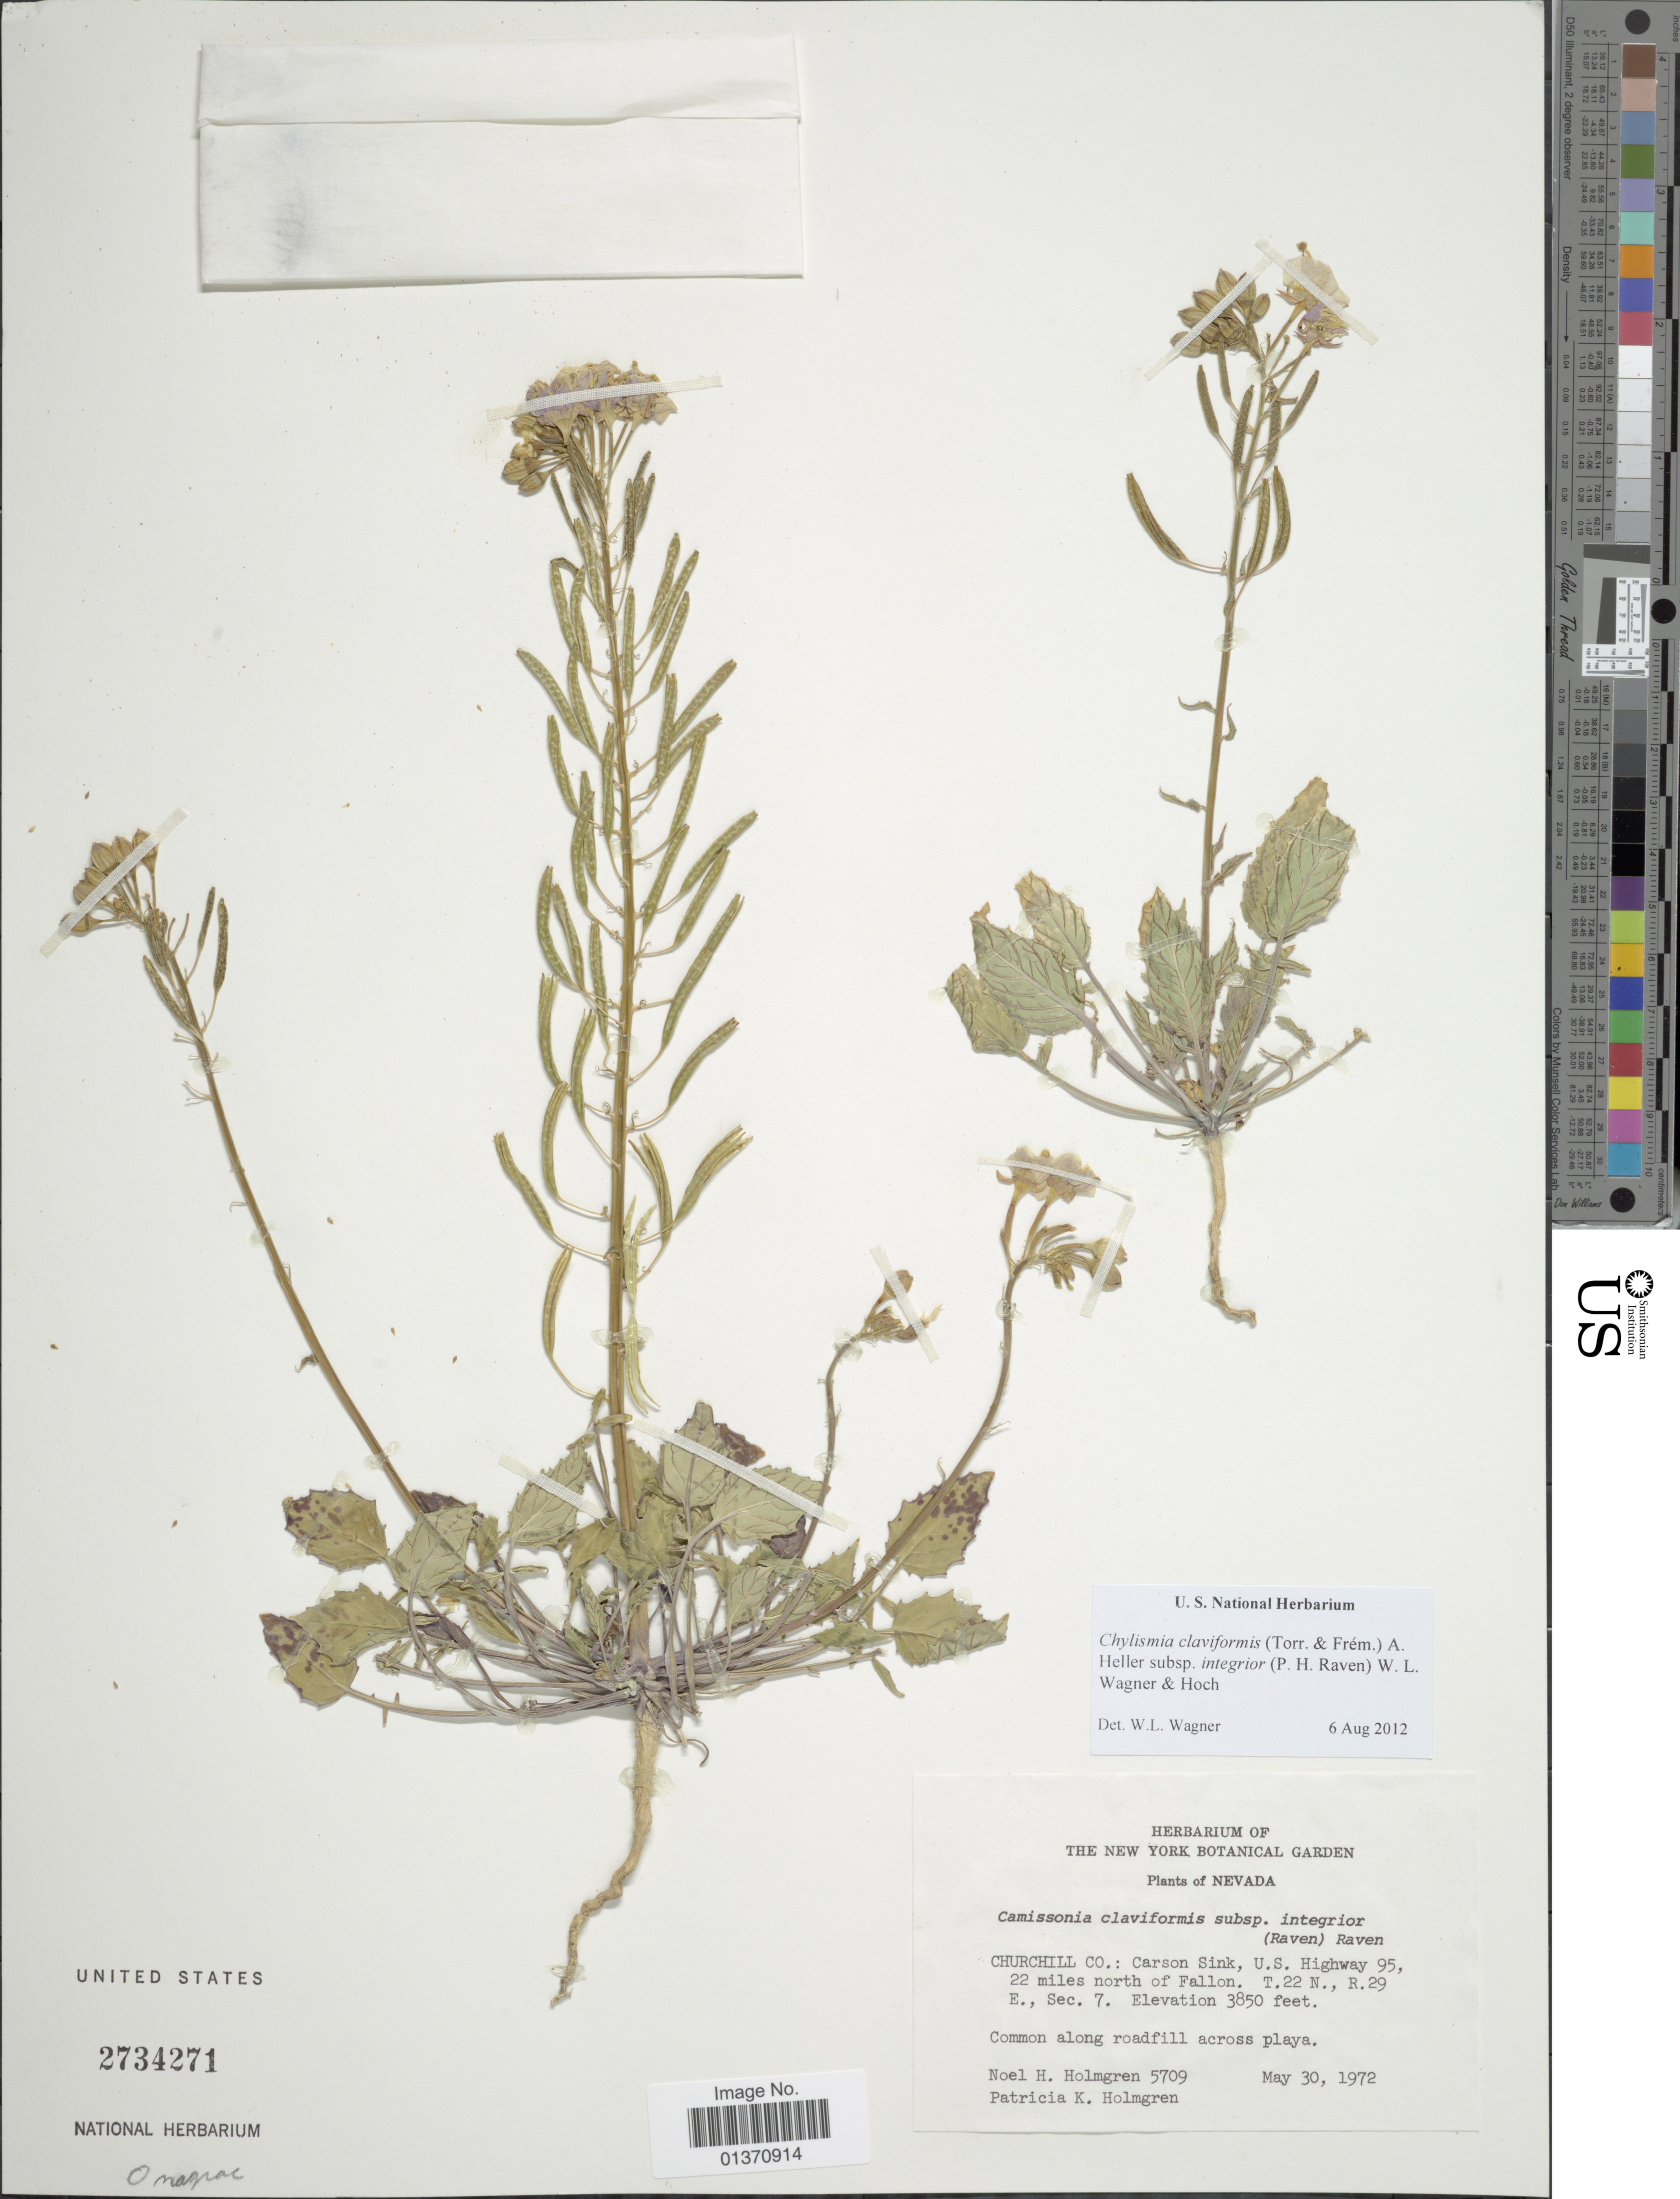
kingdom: Plantae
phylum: Tracheophyta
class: Magnoliopsida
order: Myrtales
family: Onagraceae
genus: Chylismia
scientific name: Chylismia claviformis subsp. integrior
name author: (P.H. Raven) W.L. Wagner & Hoch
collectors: N. H. Holmgren & P. K. Holmgren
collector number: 5709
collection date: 1972-05-30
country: United States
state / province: Nevada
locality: Churchill Co.: Carson Sink, U.S. Highway 95, 22 miles north of Fallon, T.22 N., R.29 E., Sec. 7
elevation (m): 1173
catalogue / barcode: US 2734271